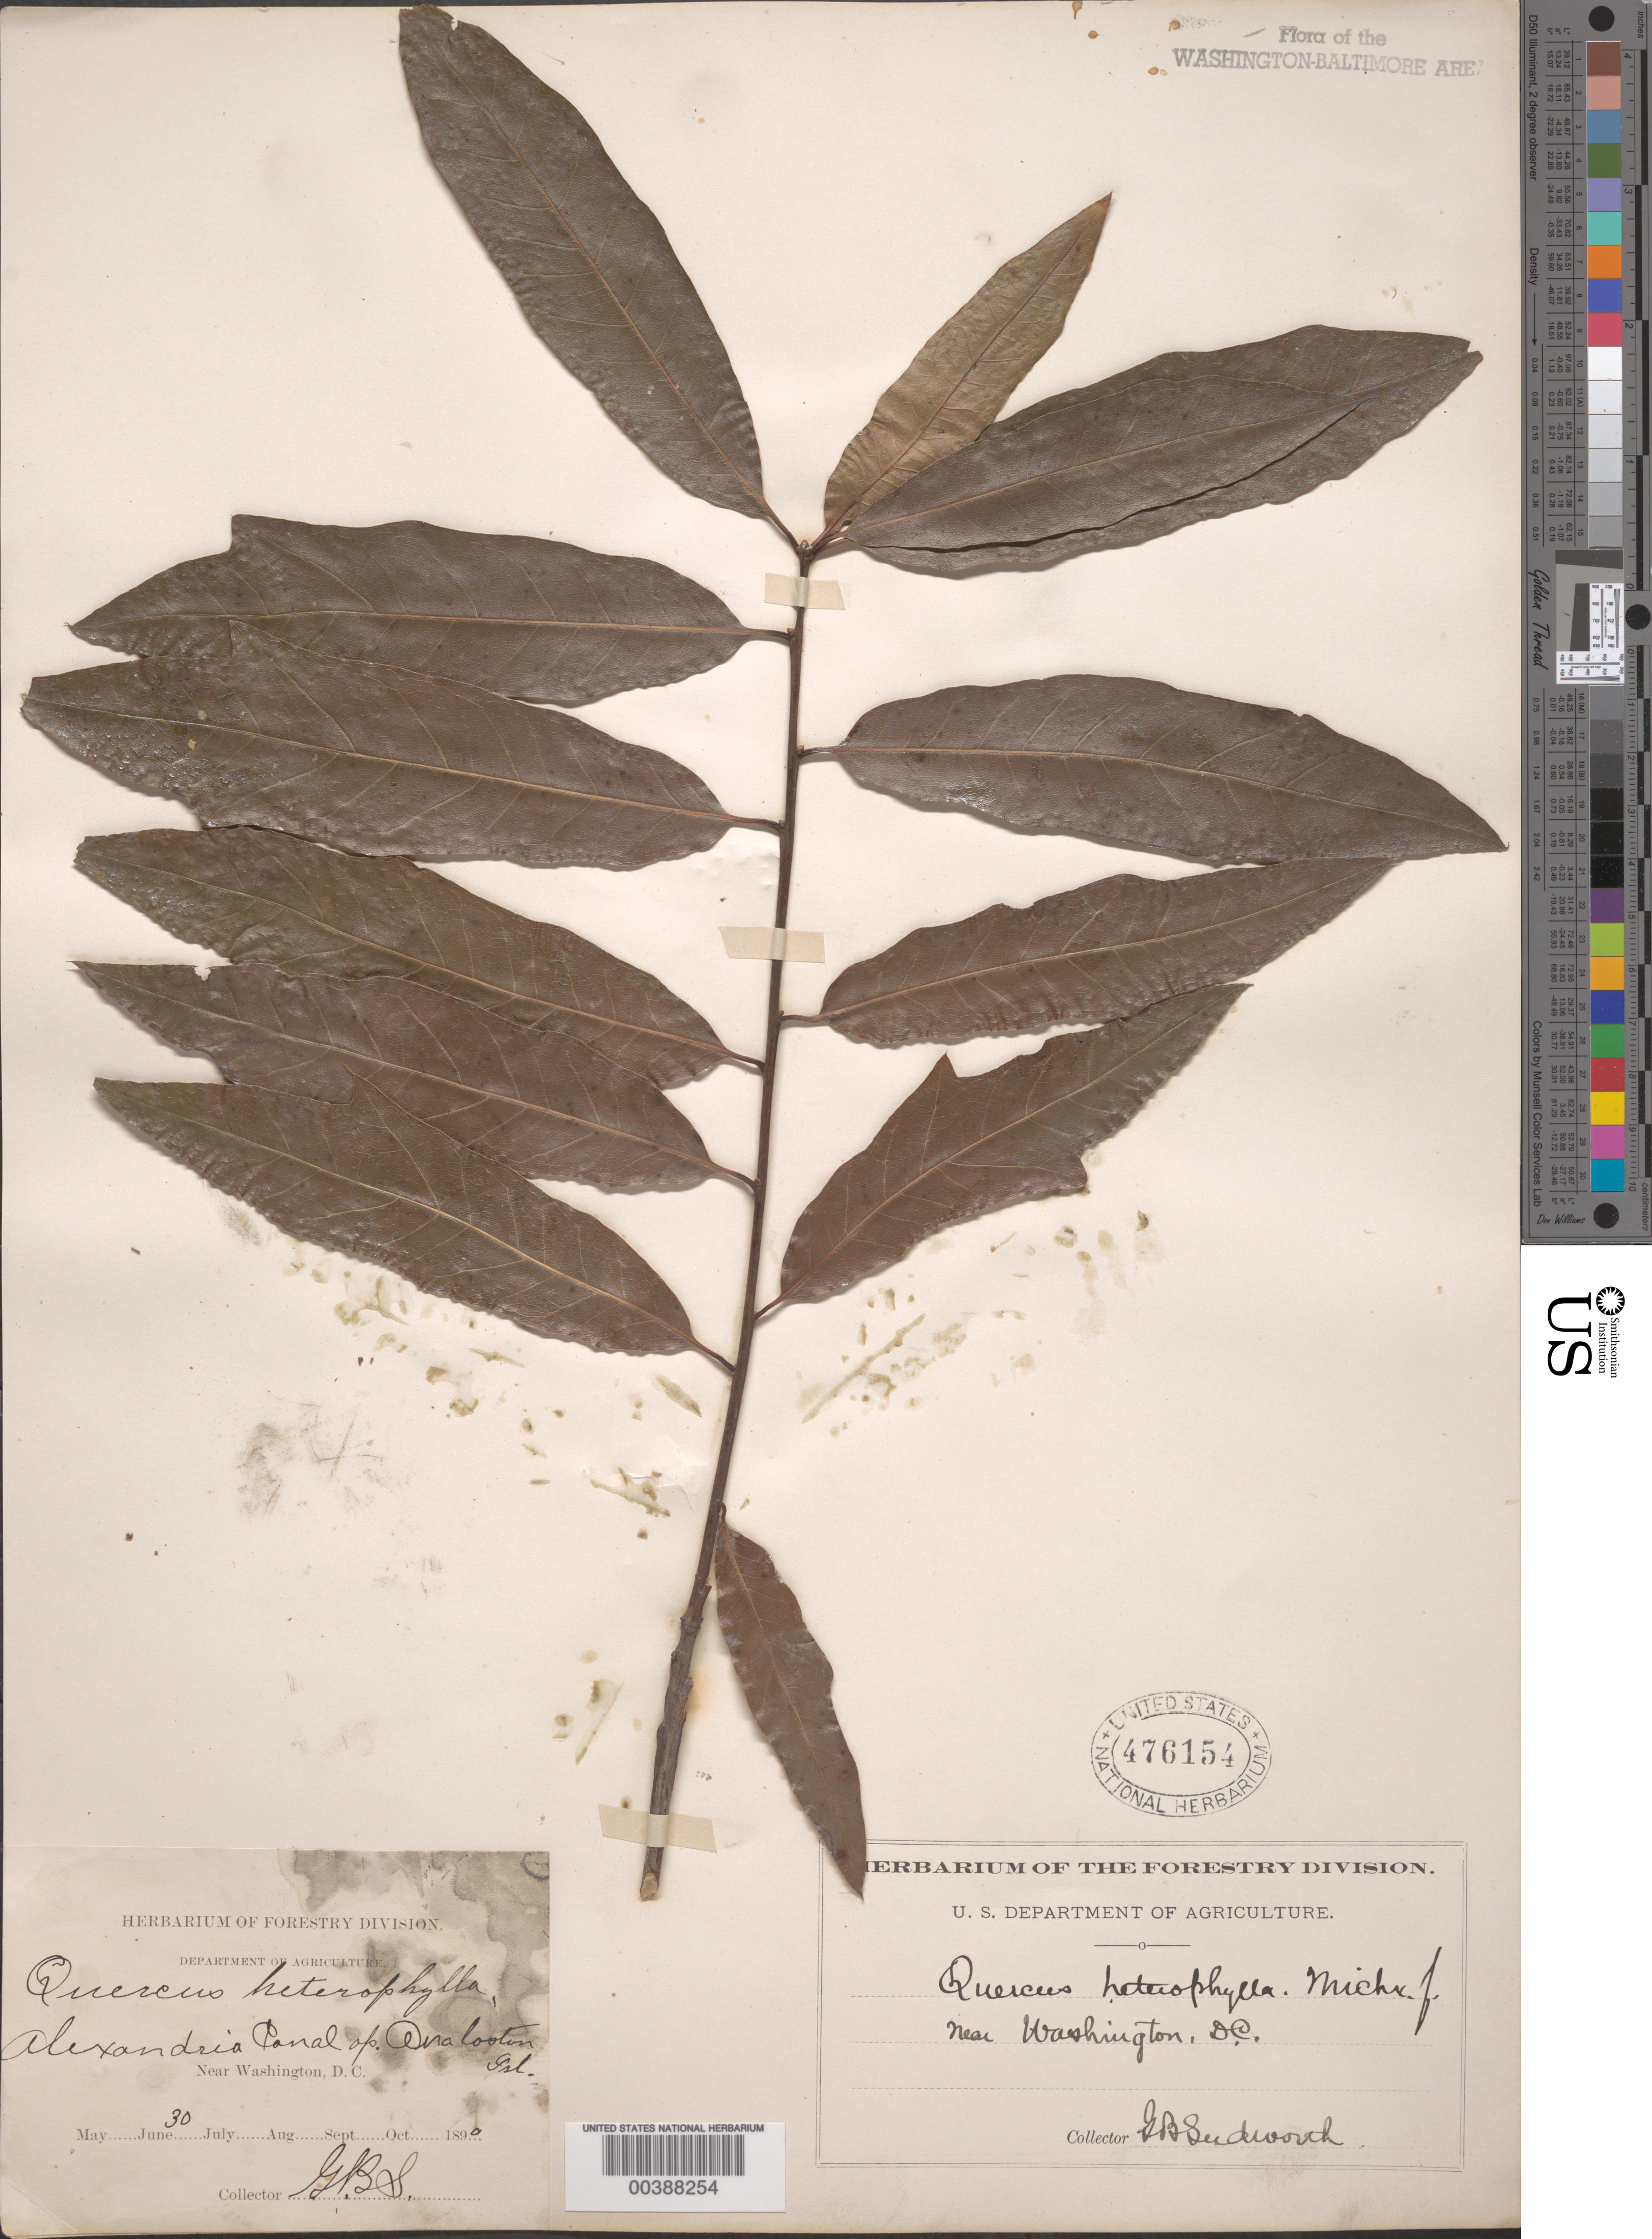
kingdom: Plantae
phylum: Tracheophyta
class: Magnoliopsida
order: Fagales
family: Fagaceae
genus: Quercus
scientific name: Quercus x heterophylla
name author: Michx.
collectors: G. B. Sudworth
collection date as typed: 30 Jun 1890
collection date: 1890-06-30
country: United States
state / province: Virginia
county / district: City of Alexandria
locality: Alexandria Canal, opposite Analostan Island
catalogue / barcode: US 476154